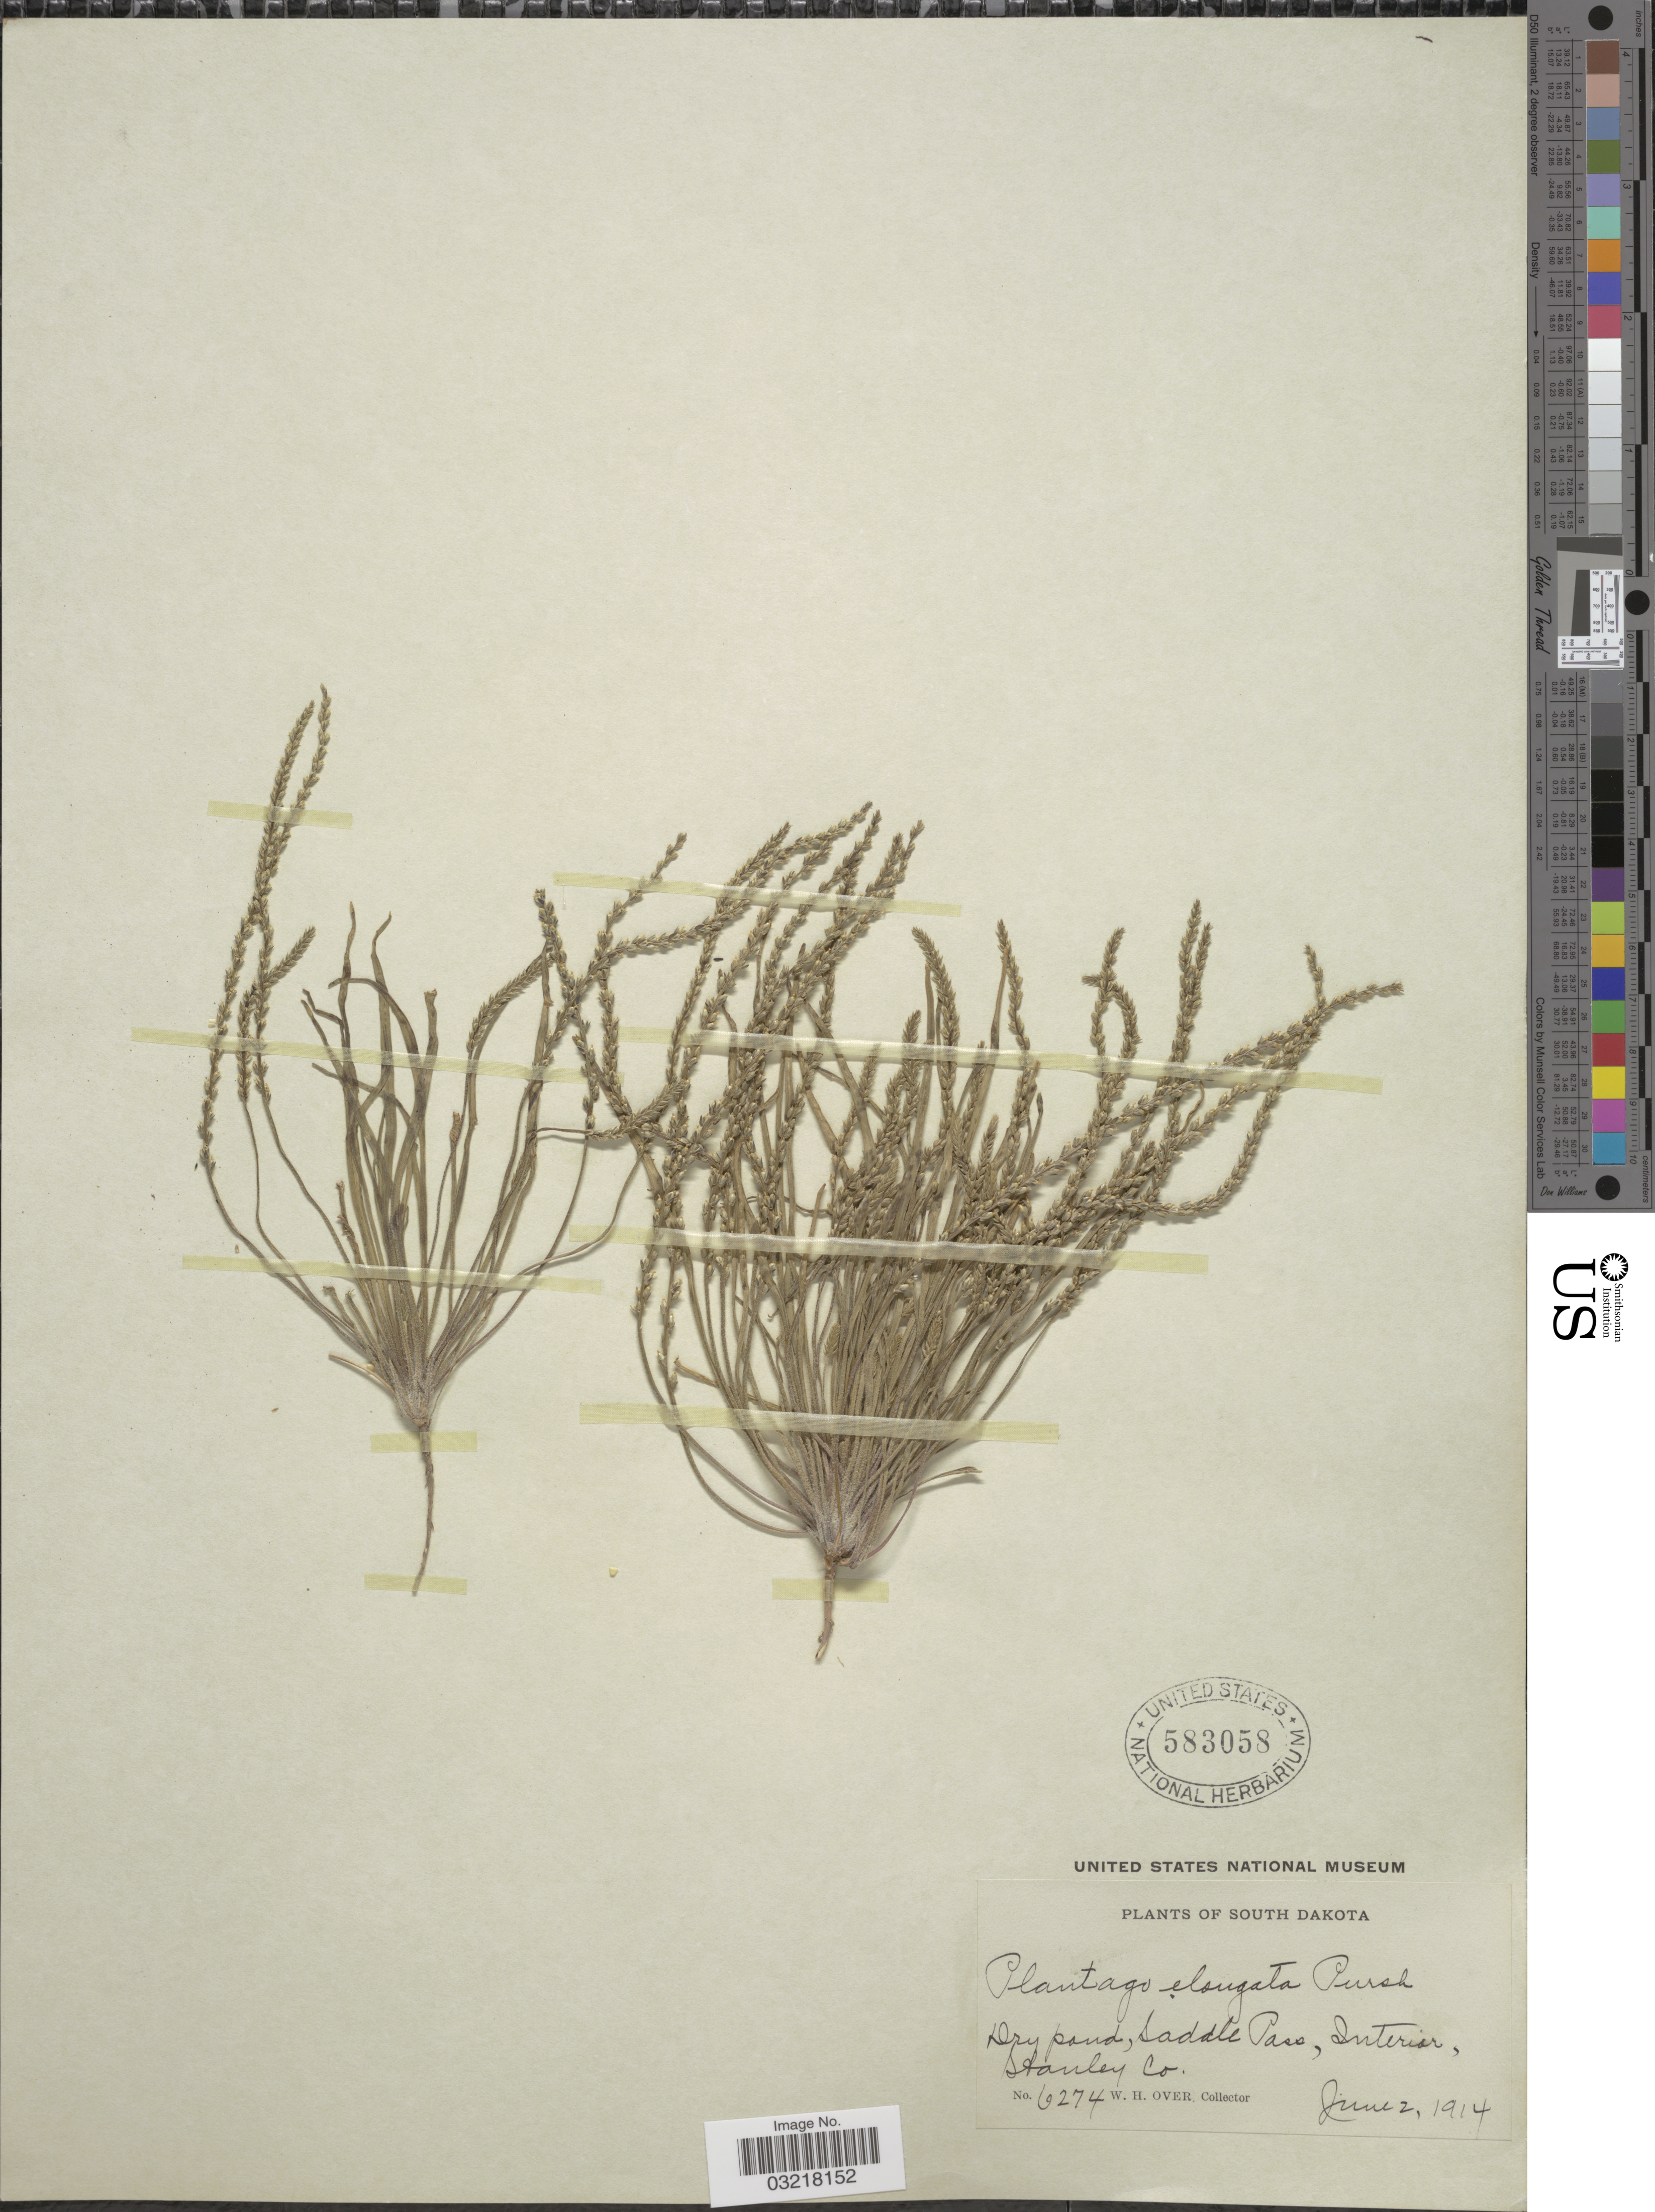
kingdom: Plantae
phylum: Tracheophyta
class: Magnoliopsida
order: Lamiales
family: Plantaginaceae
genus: Plantago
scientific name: Plantago elongata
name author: Pursh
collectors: W. Over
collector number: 6274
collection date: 1914-06-02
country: United States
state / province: South Dakota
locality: Dry pond, Saddle Pass, Interior, Stanley Co.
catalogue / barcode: US 583058